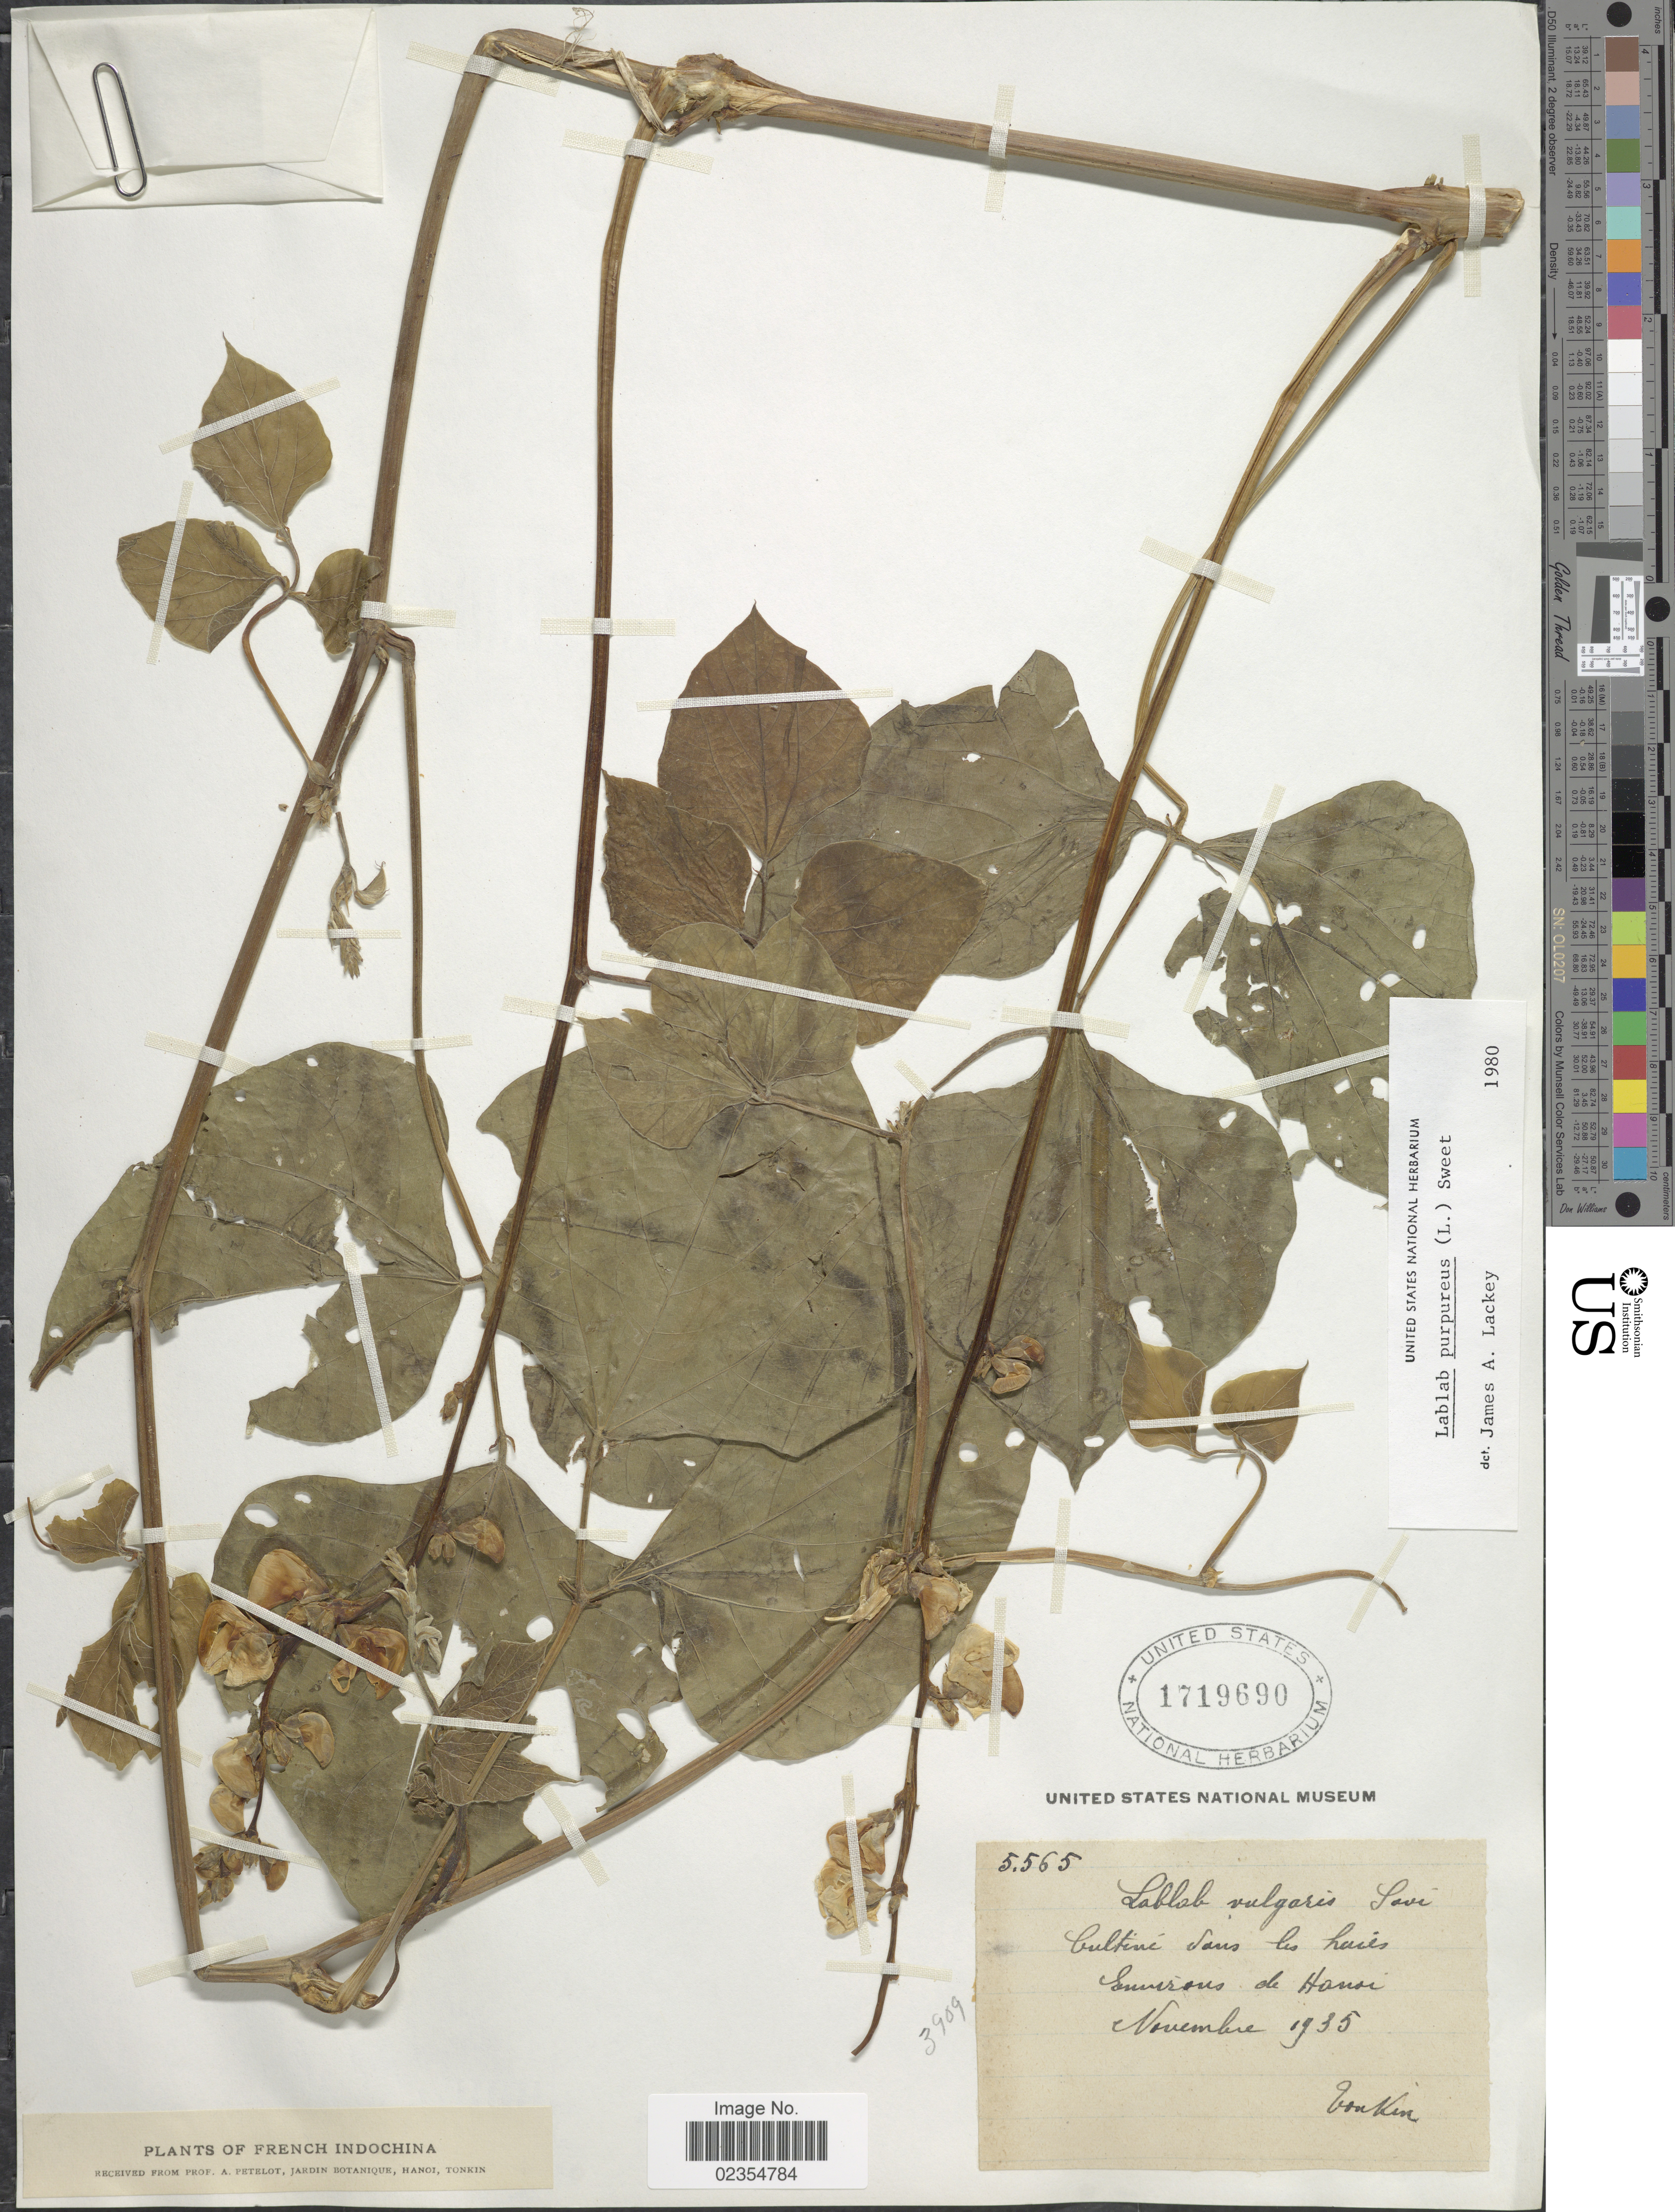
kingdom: Plantae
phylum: Tracheophyta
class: Magnoliopsida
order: Fabales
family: Fabaceae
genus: Lablab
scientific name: Lablab purpureus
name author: (L.) Sweet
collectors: ex herb. Jardin Botanique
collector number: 5565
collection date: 1935-11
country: Vietnam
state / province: Ha Noi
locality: French Indochina, Tonkin, Cultive dans les haies, Environs de Hanoi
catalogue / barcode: US 1719690